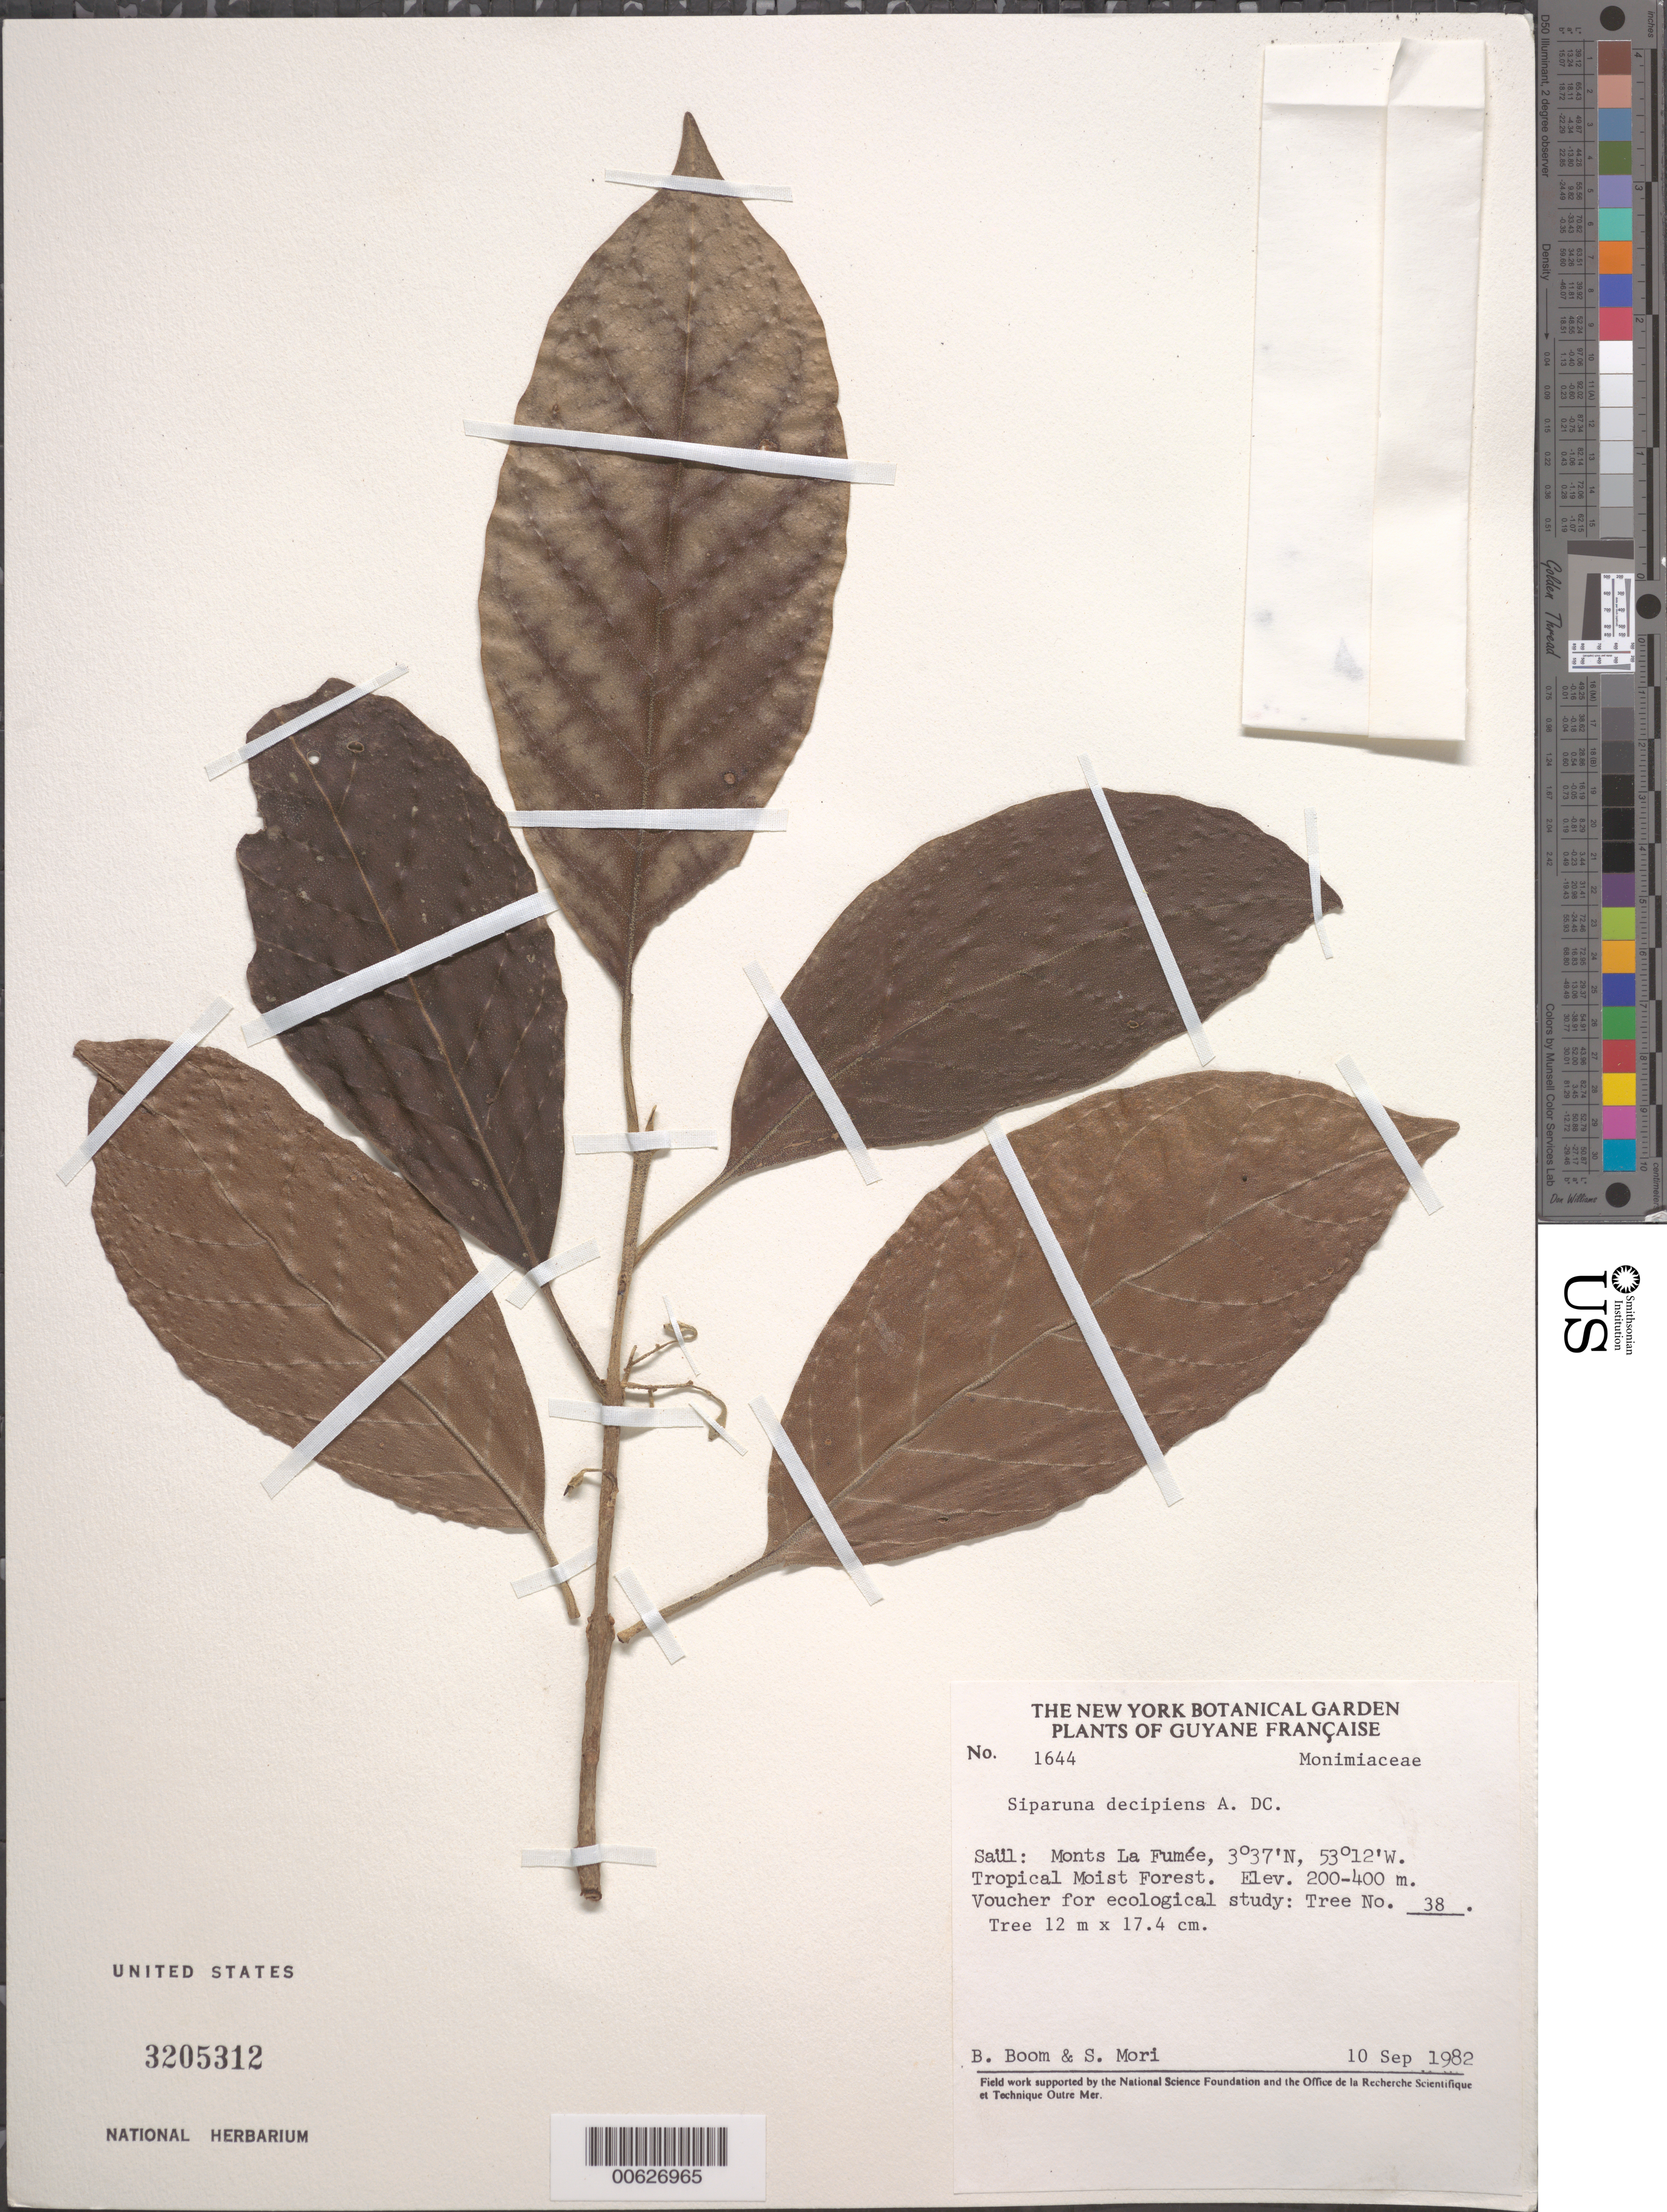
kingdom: Plantae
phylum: Tracheophyta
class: Magnoliopsida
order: Laurales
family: Siparunaceae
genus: Siparuna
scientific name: Siparuna decipiens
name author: (Tul.) A. DC.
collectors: B. M. Boom & S. Mori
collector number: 1644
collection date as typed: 10-Sep-82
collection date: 1982-09-10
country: French Guiana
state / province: Saint-Laurent-du-Maroni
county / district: Saül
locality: Saül, Monts La Fumée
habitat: Tropical moist forest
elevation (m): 200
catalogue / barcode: US 3205312